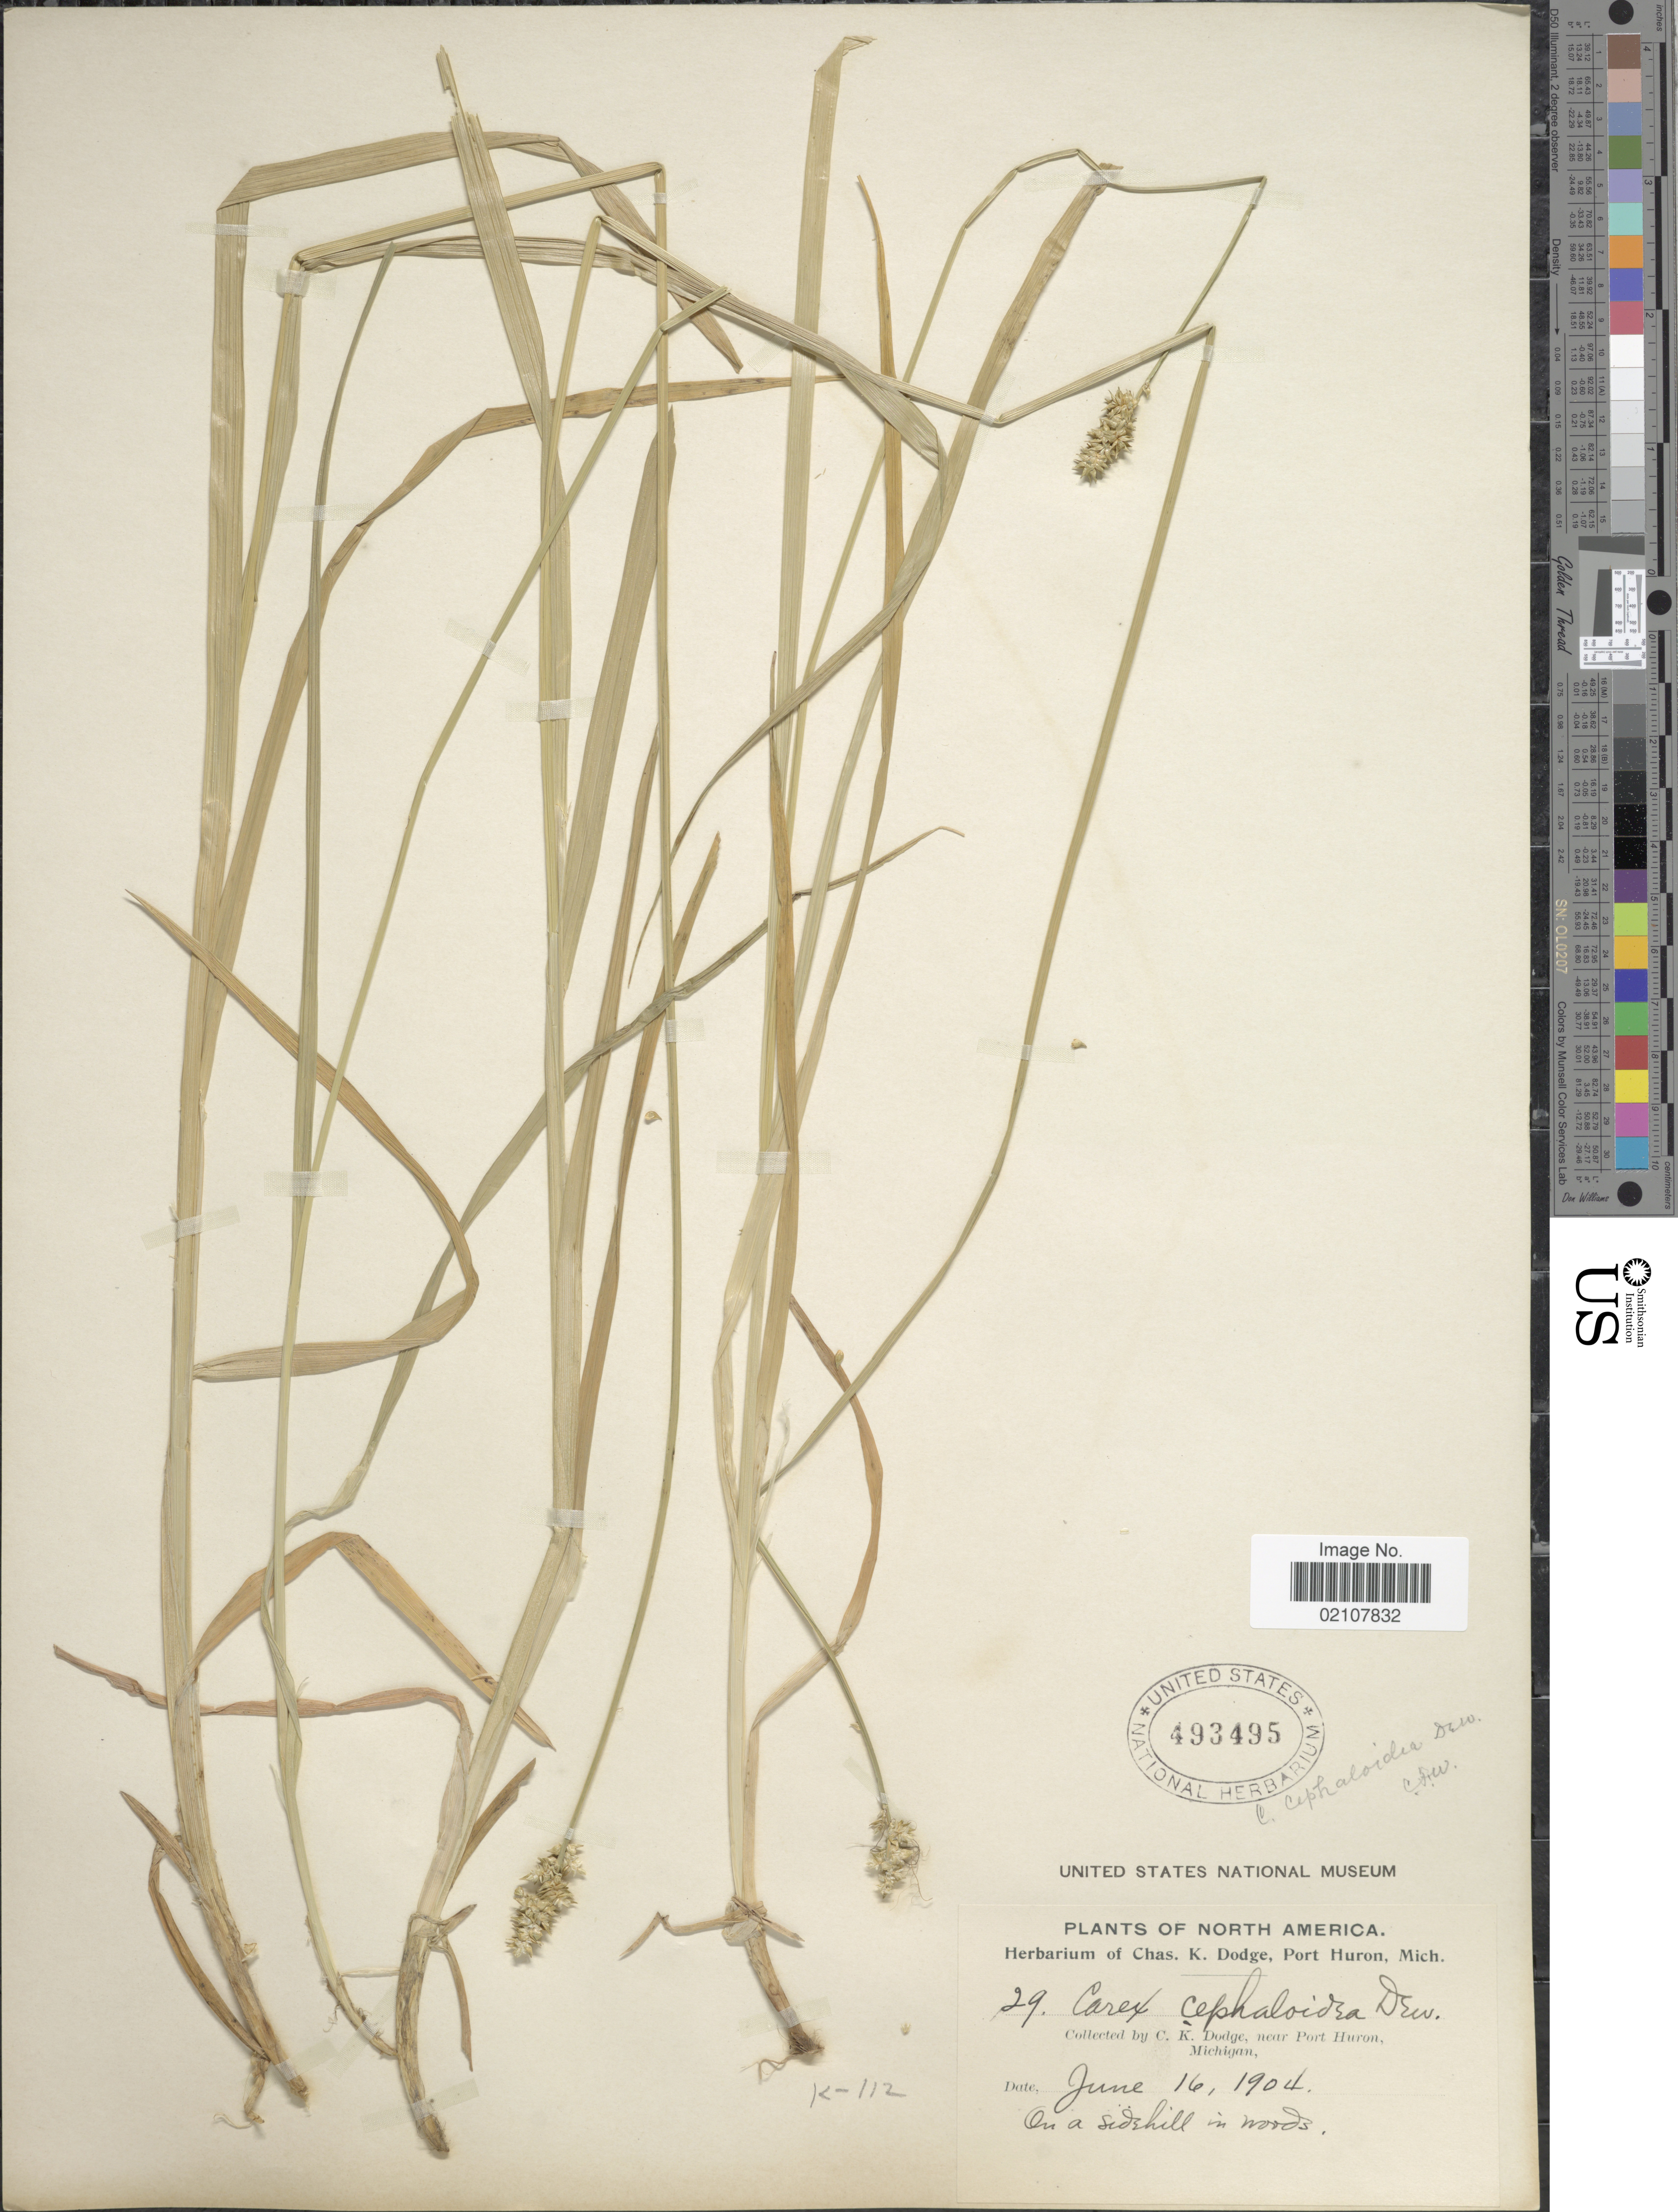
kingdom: Plantae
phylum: Tracheophyta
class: Liliopsida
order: Poales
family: Cyperaceae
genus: Carex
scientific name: Carex cephaloidea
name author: (Dewey) Dewey ex Boott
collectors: C. Dodge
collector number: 29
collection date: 1904-06-16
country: United States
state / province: Michigan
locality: Near Port Huron, On a sidehill in woods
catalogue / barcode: US 493495